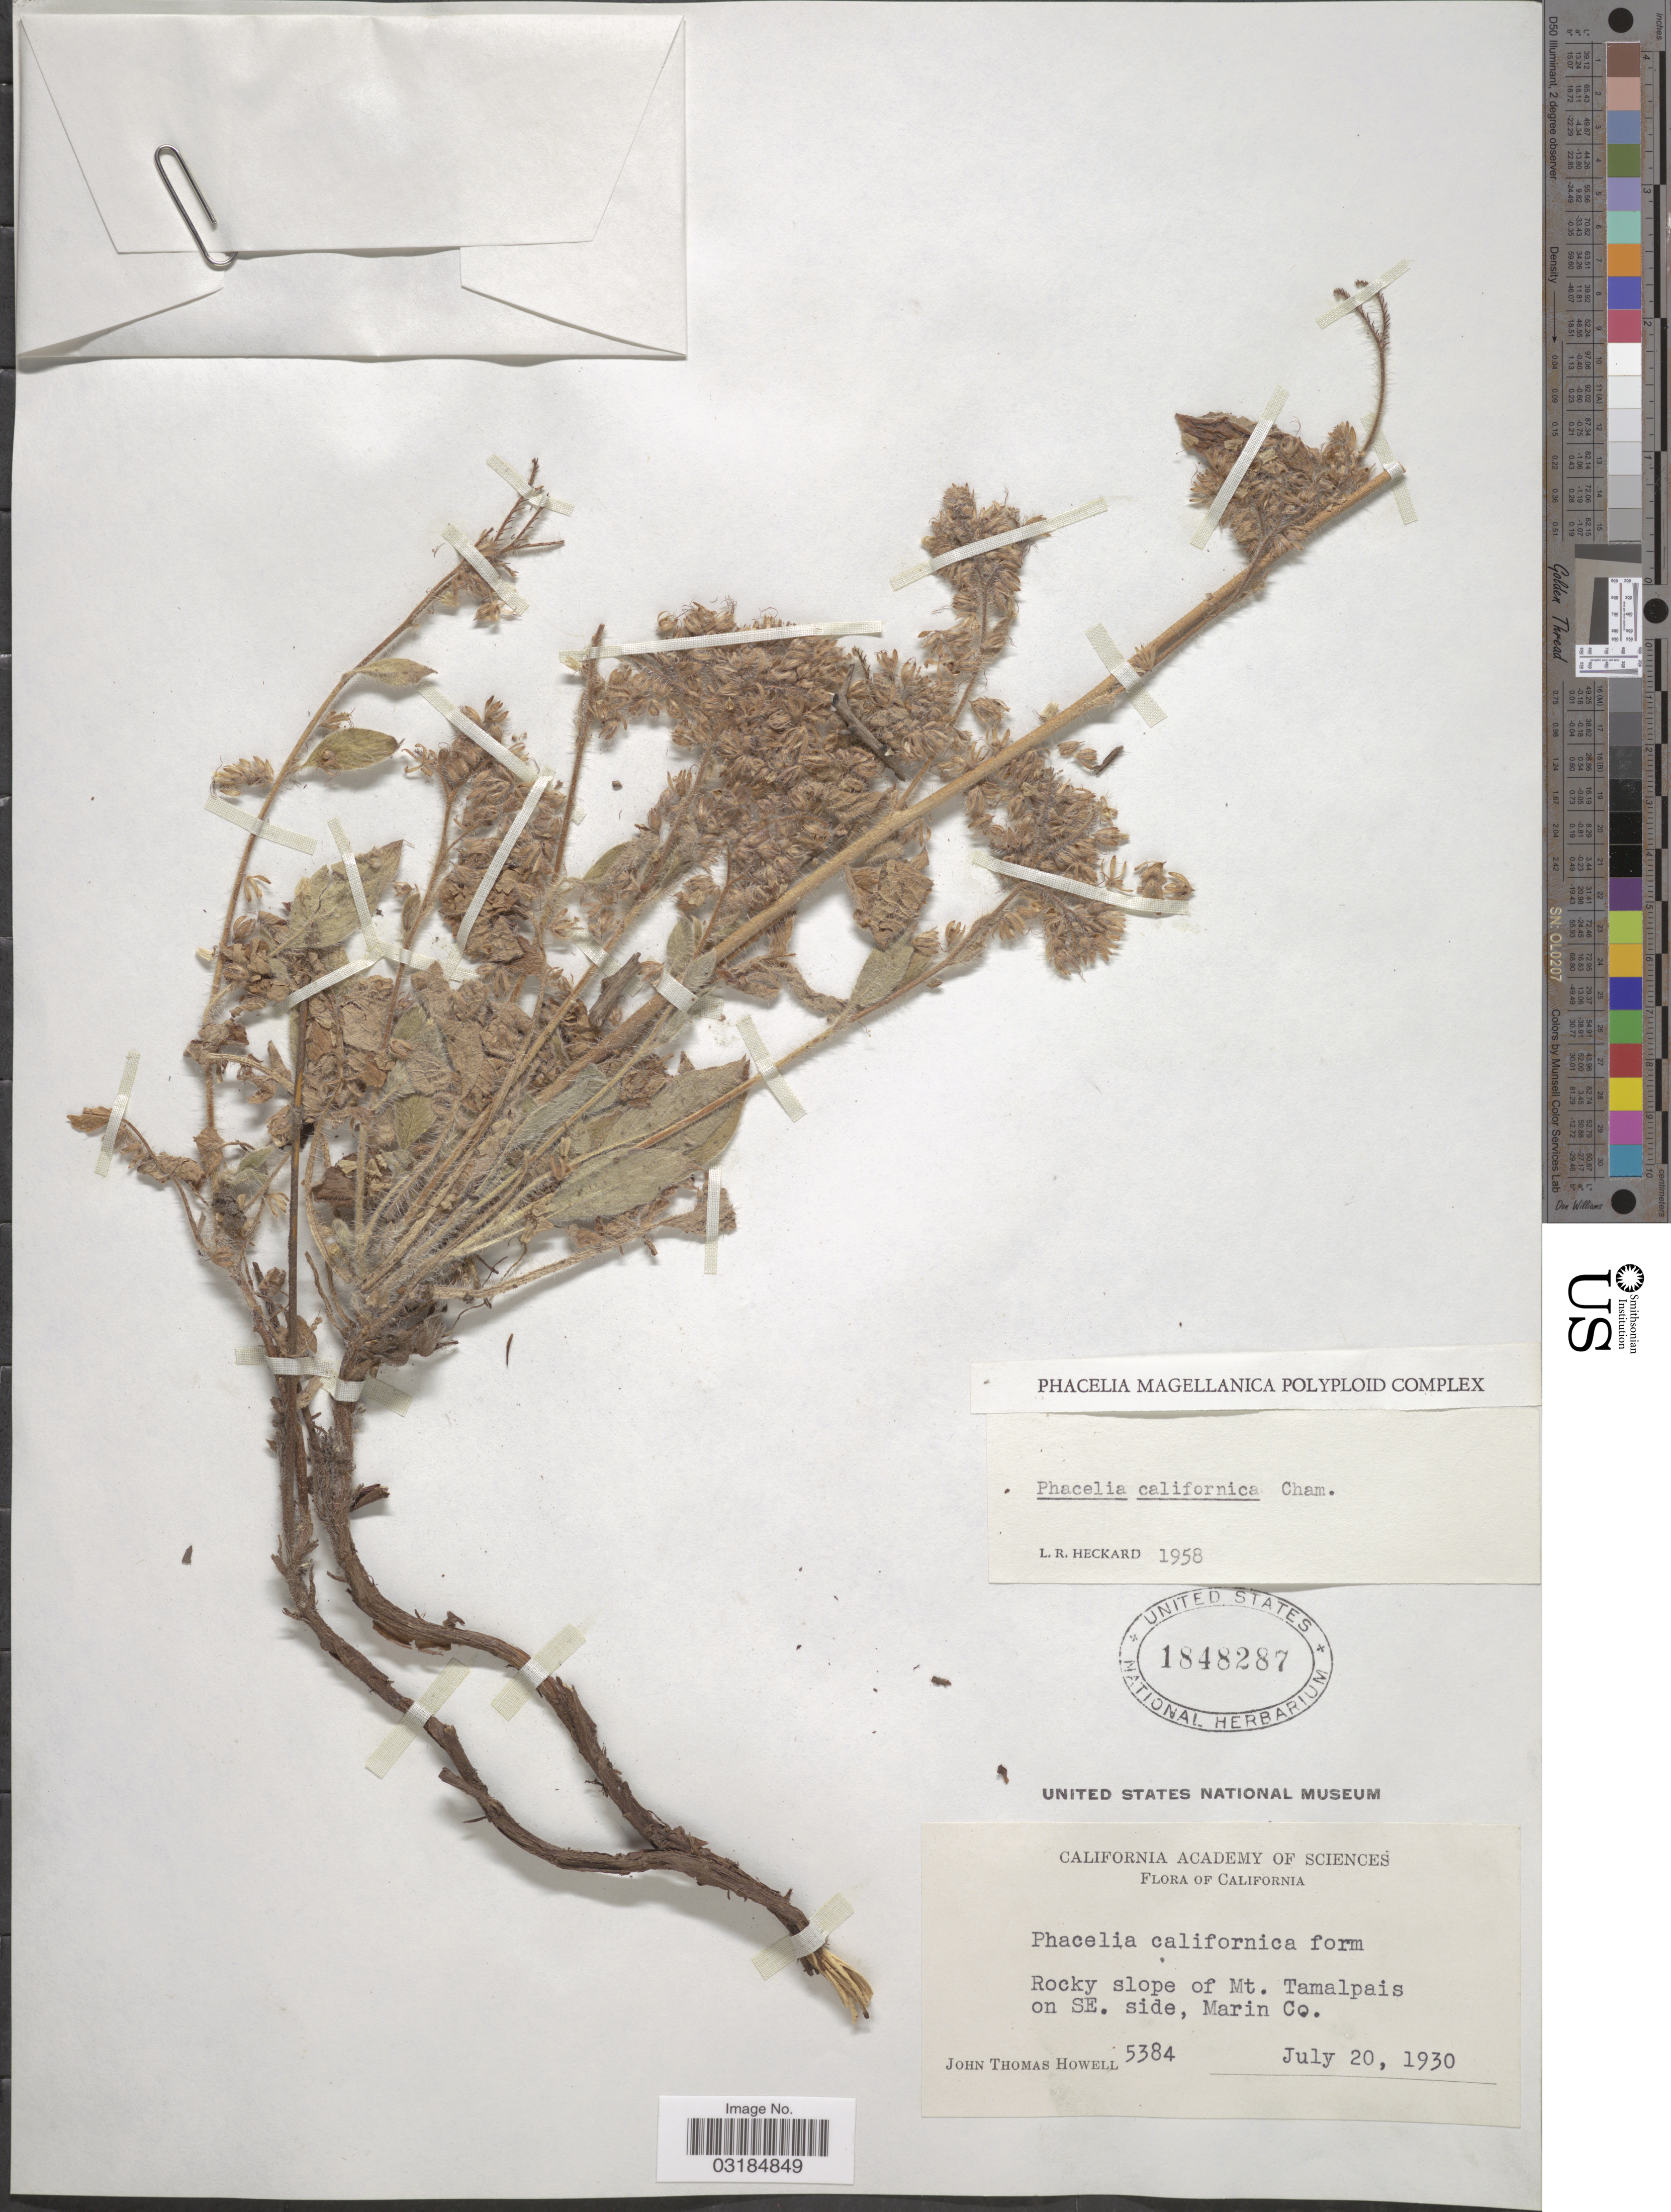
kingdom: Plantae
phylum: Tracheophyta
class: Magnoliopsida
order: Boraginales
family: Hydrophyllaceae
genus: Phacelia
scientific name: Phacelia californica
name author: Cham.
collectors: J. T. Howell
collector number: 5384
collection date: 1930-07-20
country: United States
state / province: California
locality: Rocky slope of Mt. Tamalpais on SE. side, Martin Co.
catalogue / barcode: US 1848287